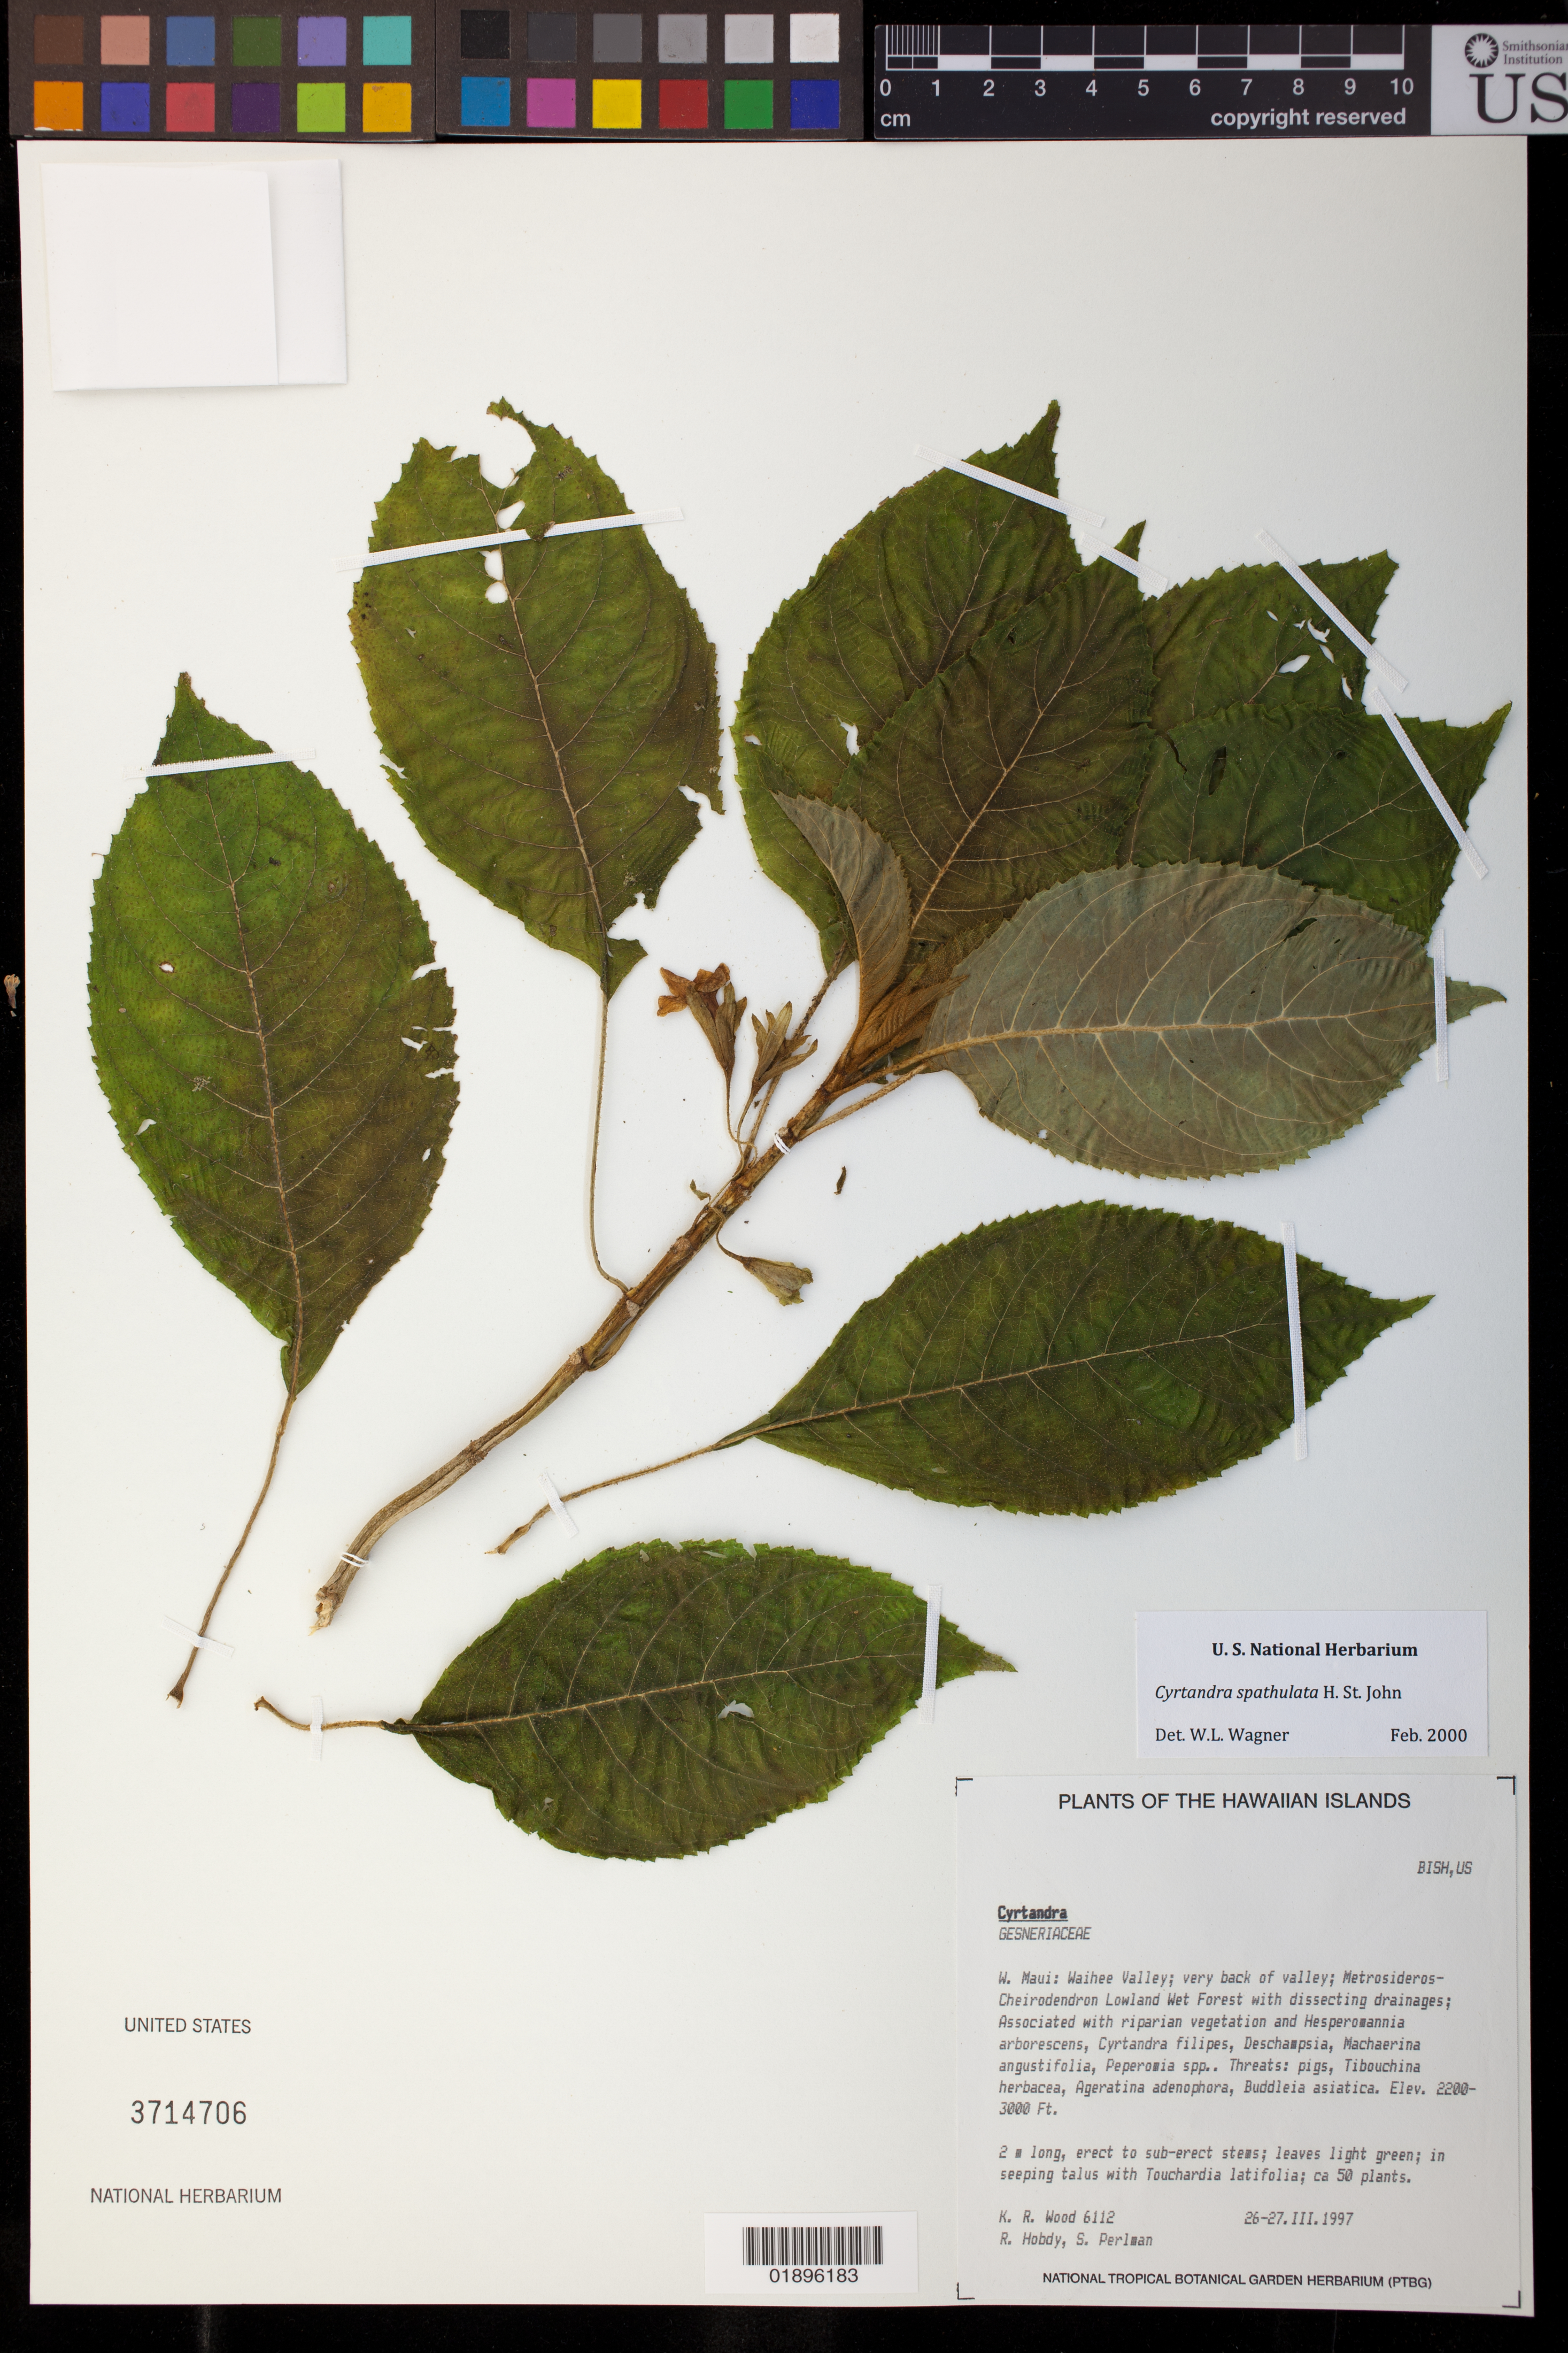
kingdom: Plantae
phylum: Tracheophyta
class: Magnoliopsida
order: Lamiales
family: Gesneriaceae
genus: Cyrtandra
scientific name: Cyrtandra spathulata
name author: H. St. John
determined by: Wagner, W. L., (BOT), Smithsonian Institution - National Museum of Natural History (UNITED STATES)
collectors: K. R. Wood, R. Hobdy & S. P. Perlman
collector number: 6112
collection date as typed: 26 Mar 1997 to 27 Mar 1997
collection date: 1997-03-26/1997-03-27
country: United States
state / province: Hawaii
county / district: Maui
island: Maui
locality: West Maui, Waihe'e Valley, very back of valley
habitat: Lowland wet forest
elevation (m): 671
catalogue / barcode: US 3714706